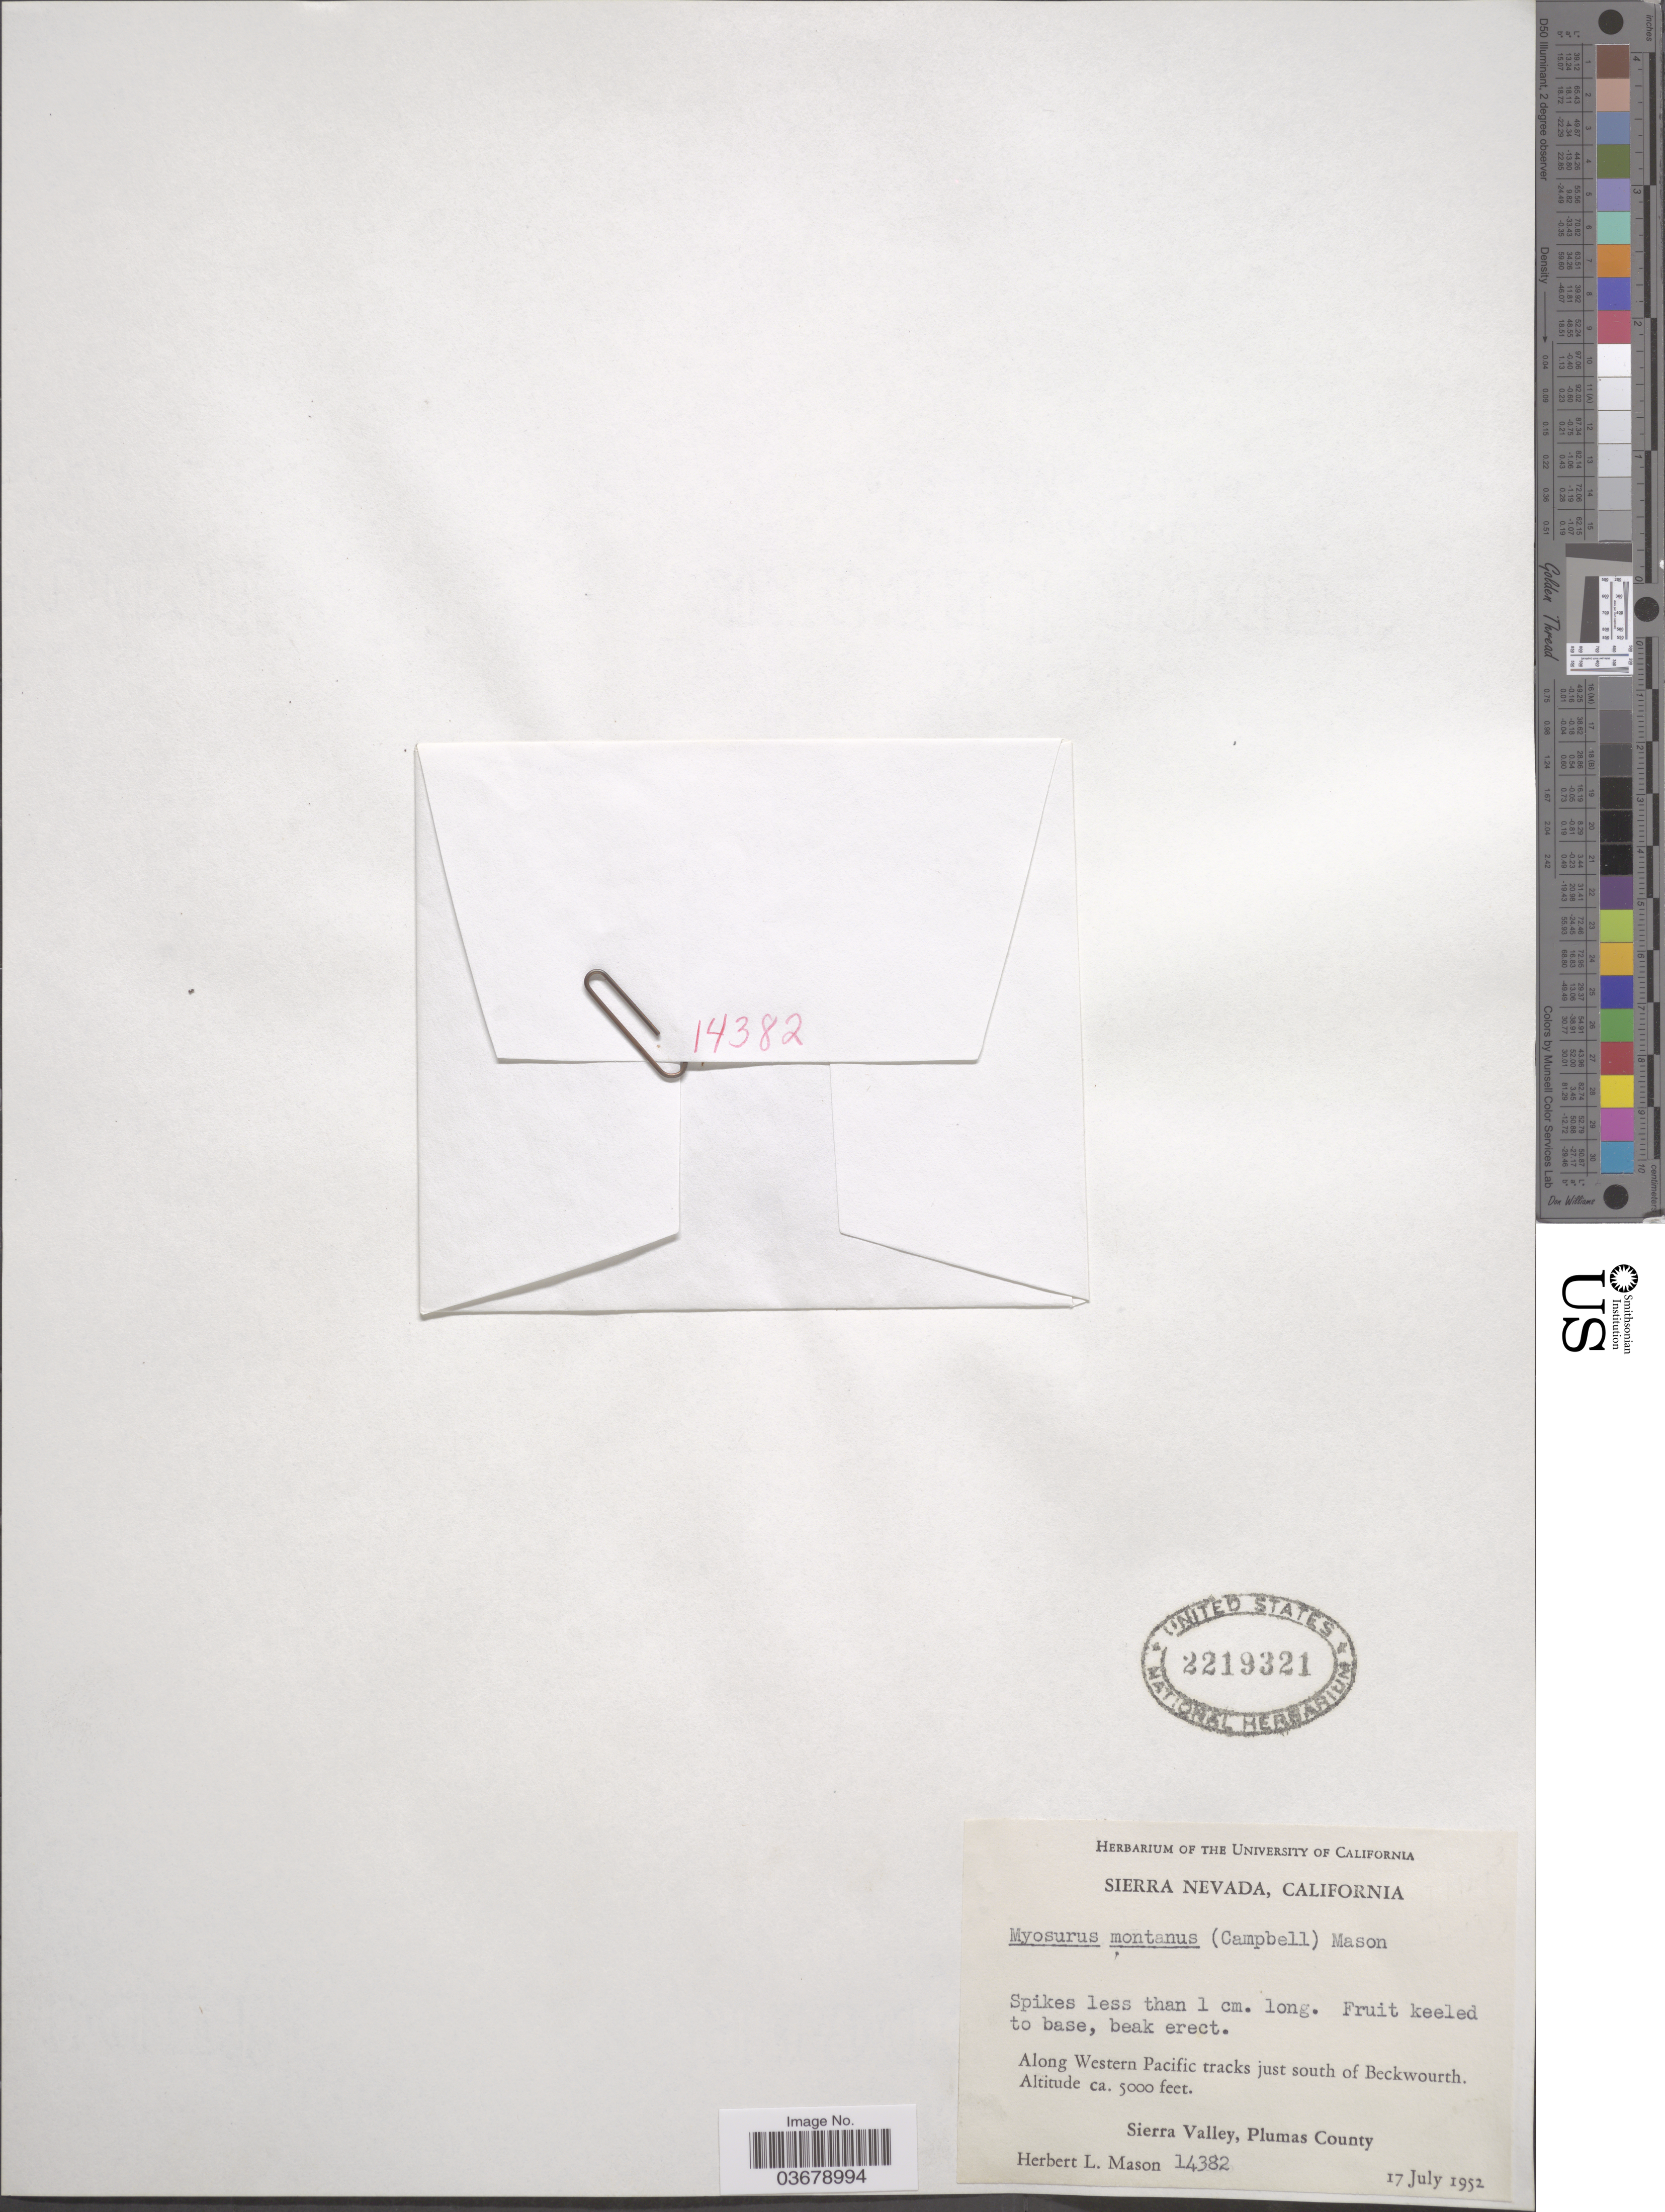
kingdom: Plantae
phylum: Tracheophyta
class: Magnoliopsida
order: Ranunculales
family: Ranunculaceae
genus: Myosurus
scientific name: Myosurus aristatus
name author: Benth.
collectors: H. L. Mason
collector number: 14382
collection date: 1952-07-17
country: United States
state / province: California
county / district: Plumas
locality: Sierra Nevada, Along Western Pacific tracks just south of Beckwourth. Sierra Valley, Plumas County.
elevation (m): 1524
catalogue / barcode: US 2219321